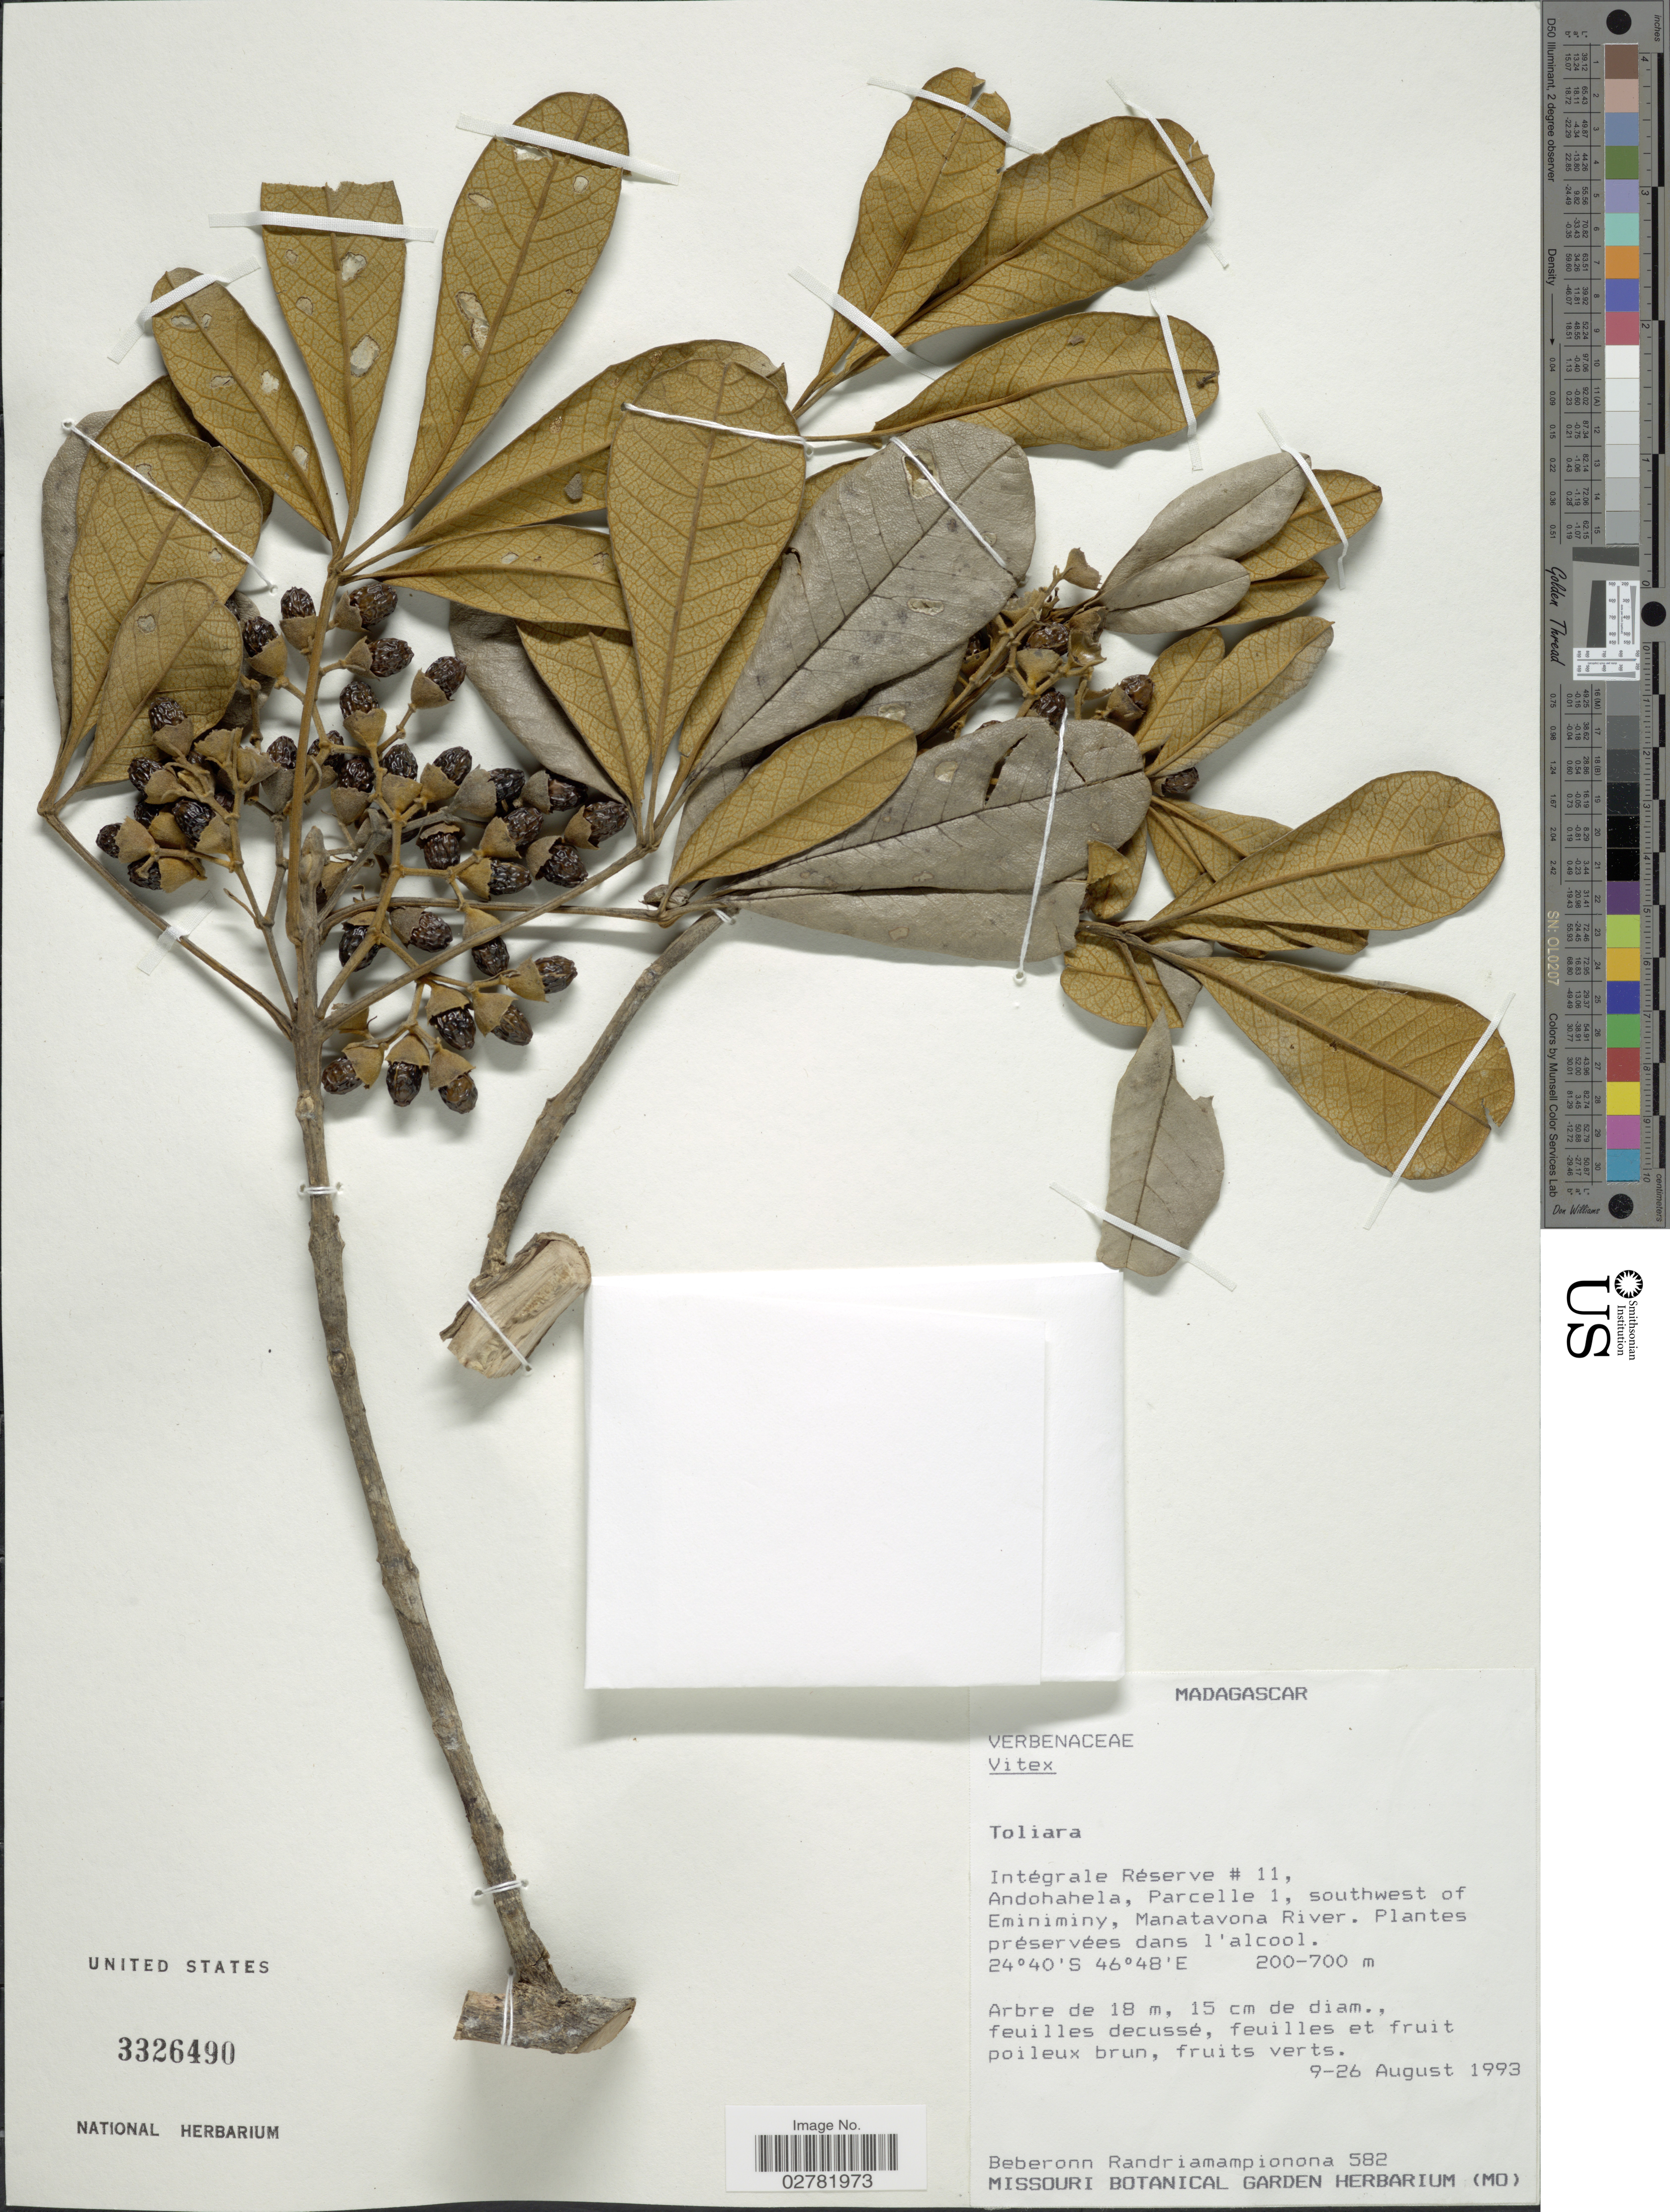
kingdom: Plantae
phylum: Tracheophyta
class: Magnoliopsida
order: Lamiales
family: Lamiaceae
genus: Vitex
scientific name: Vitex sp.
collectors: B. Randriamampionona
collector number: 582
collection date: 1993-08-09/1993-08-26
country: Madagascar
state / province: Anosy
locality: Intégrale Réserve # 11, Andohahela, Parcelle 1, southwest of Eminiminy, Manatavona River.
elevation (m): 200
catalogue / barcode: US 3326490